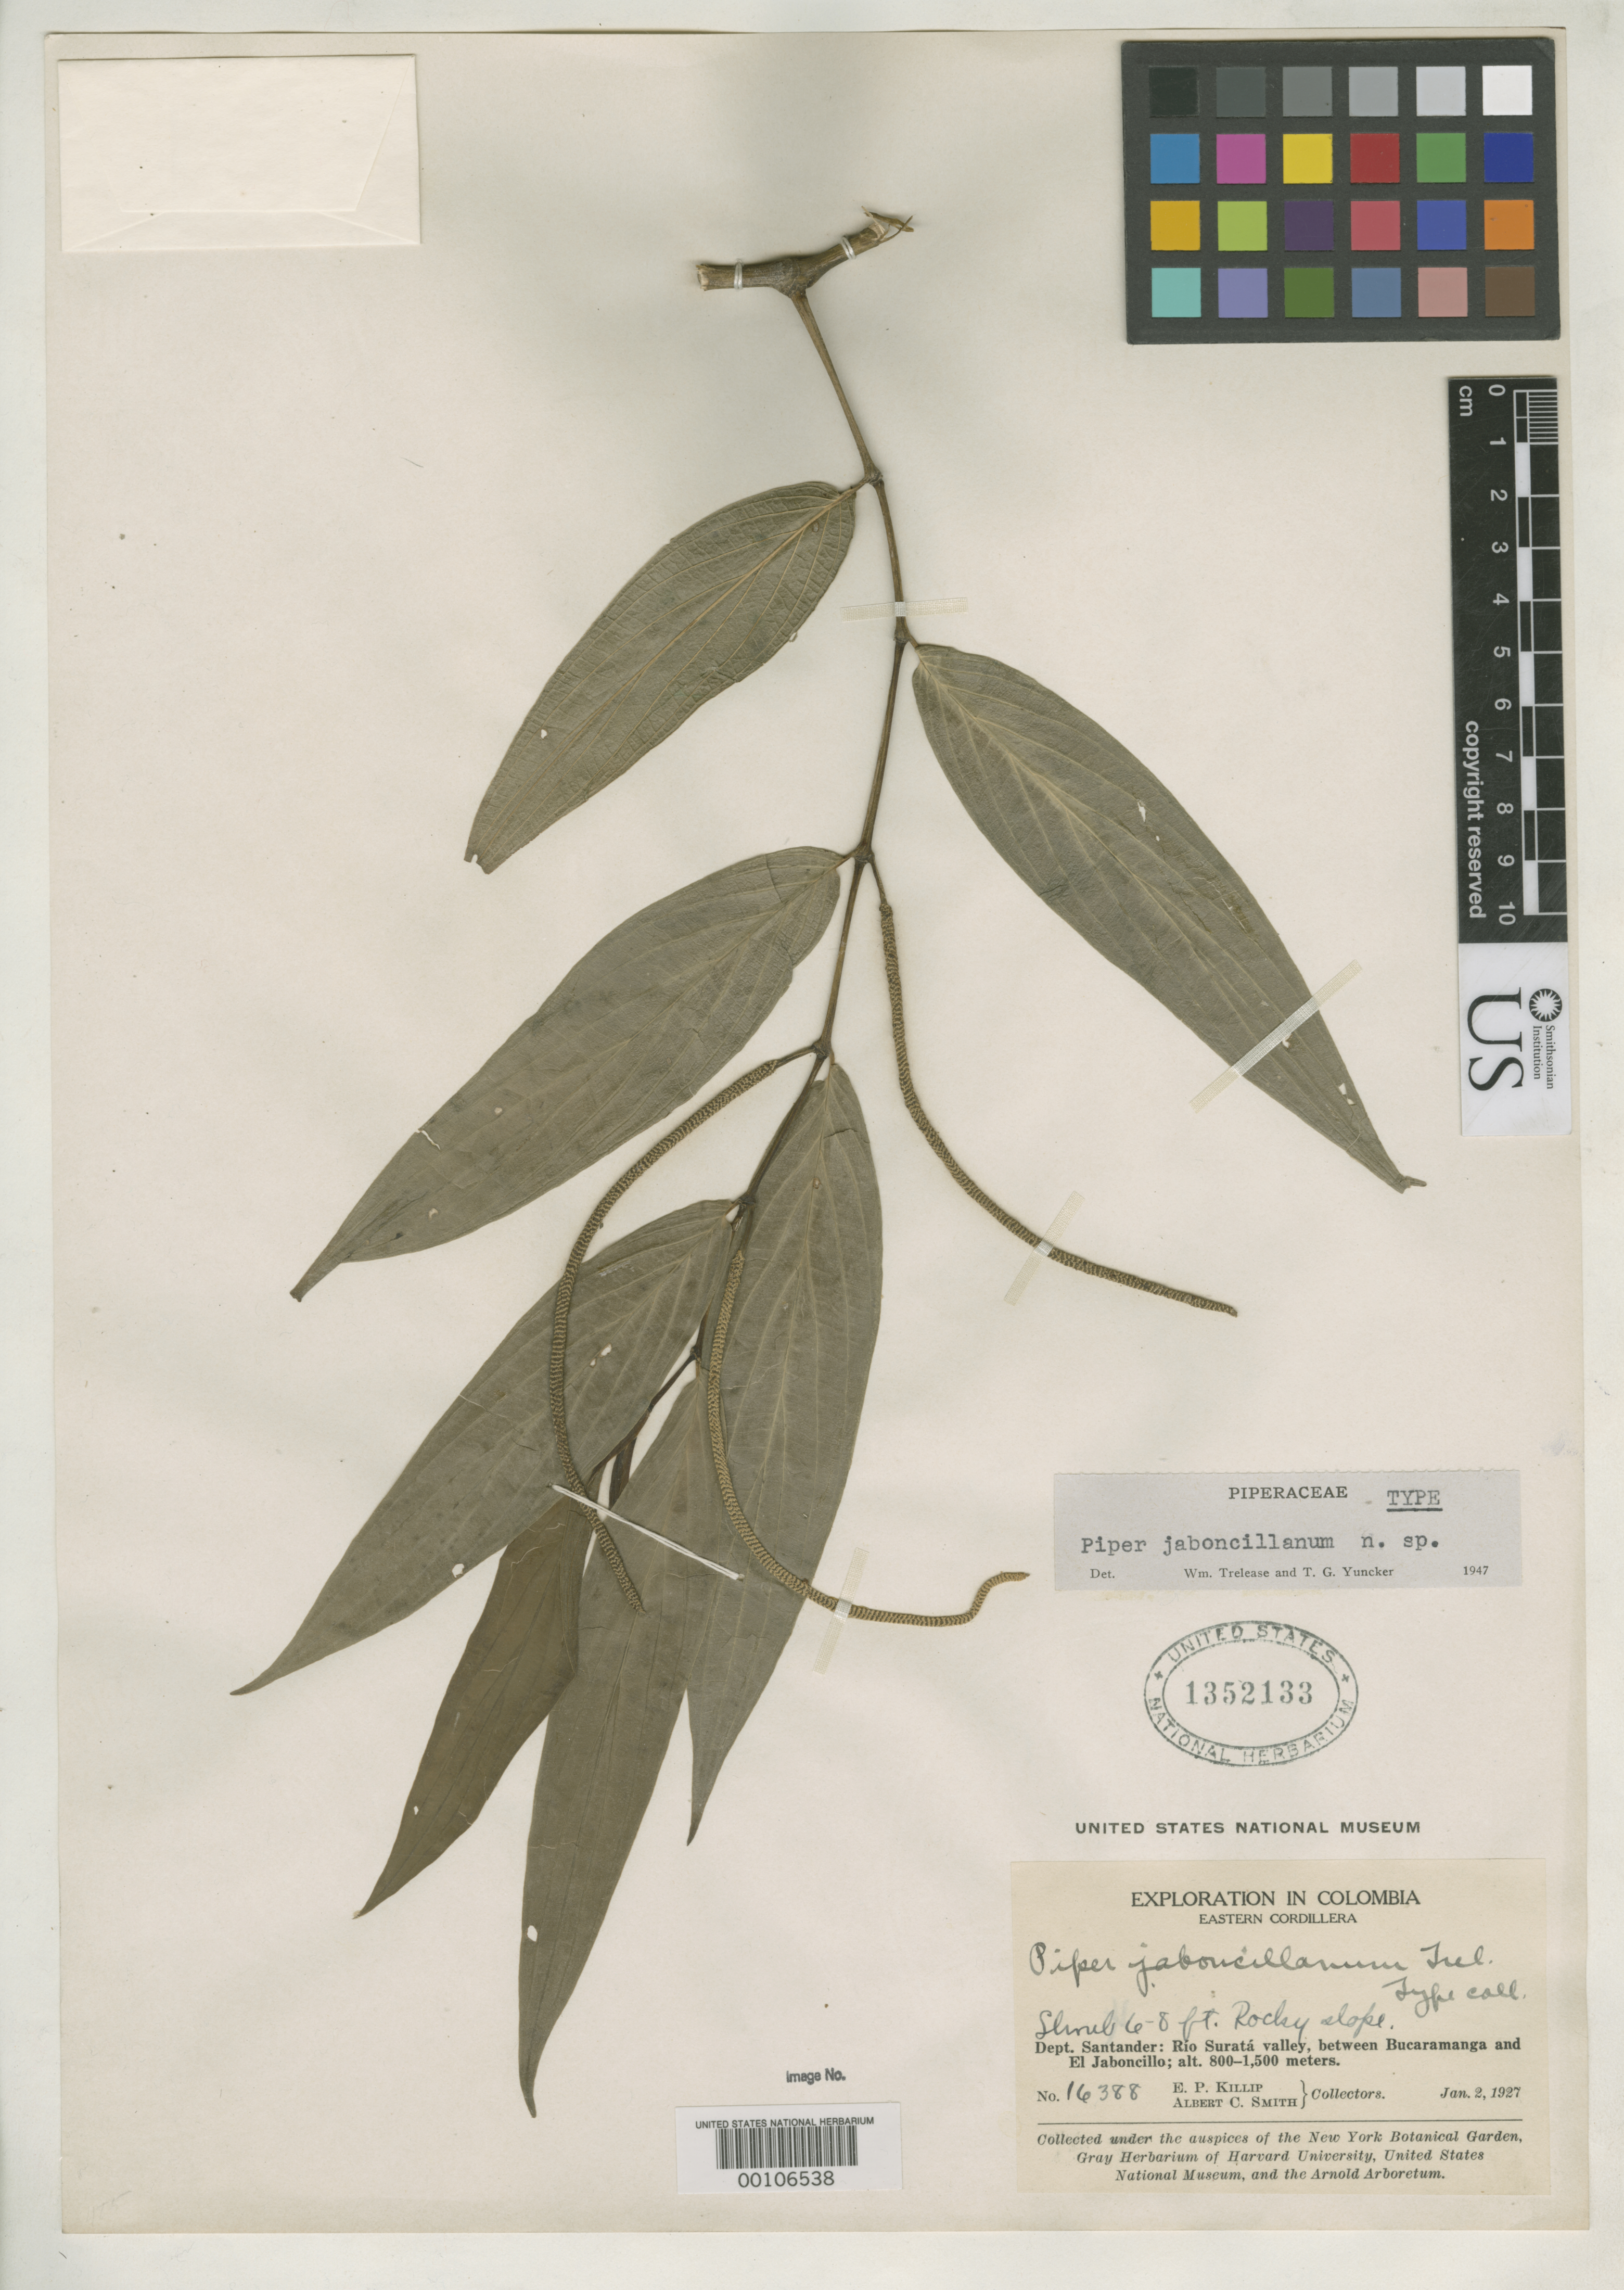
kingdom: Plantae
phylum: Tracheophyta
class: Magnoliopsida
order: Piperales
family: Piperaceae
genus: Piper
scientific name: Piper jaboncillanum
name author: Trel. & Yunck.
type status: Holotype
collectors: E. P. Killip & A. C. Smith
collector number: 16388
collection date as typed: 02 Jan 1927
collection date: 1927-01-02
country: Colombia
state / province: Santander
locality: Rio Surata Valley, between Bucaramanga and El Jaboncillo.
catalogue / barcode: US 1352133